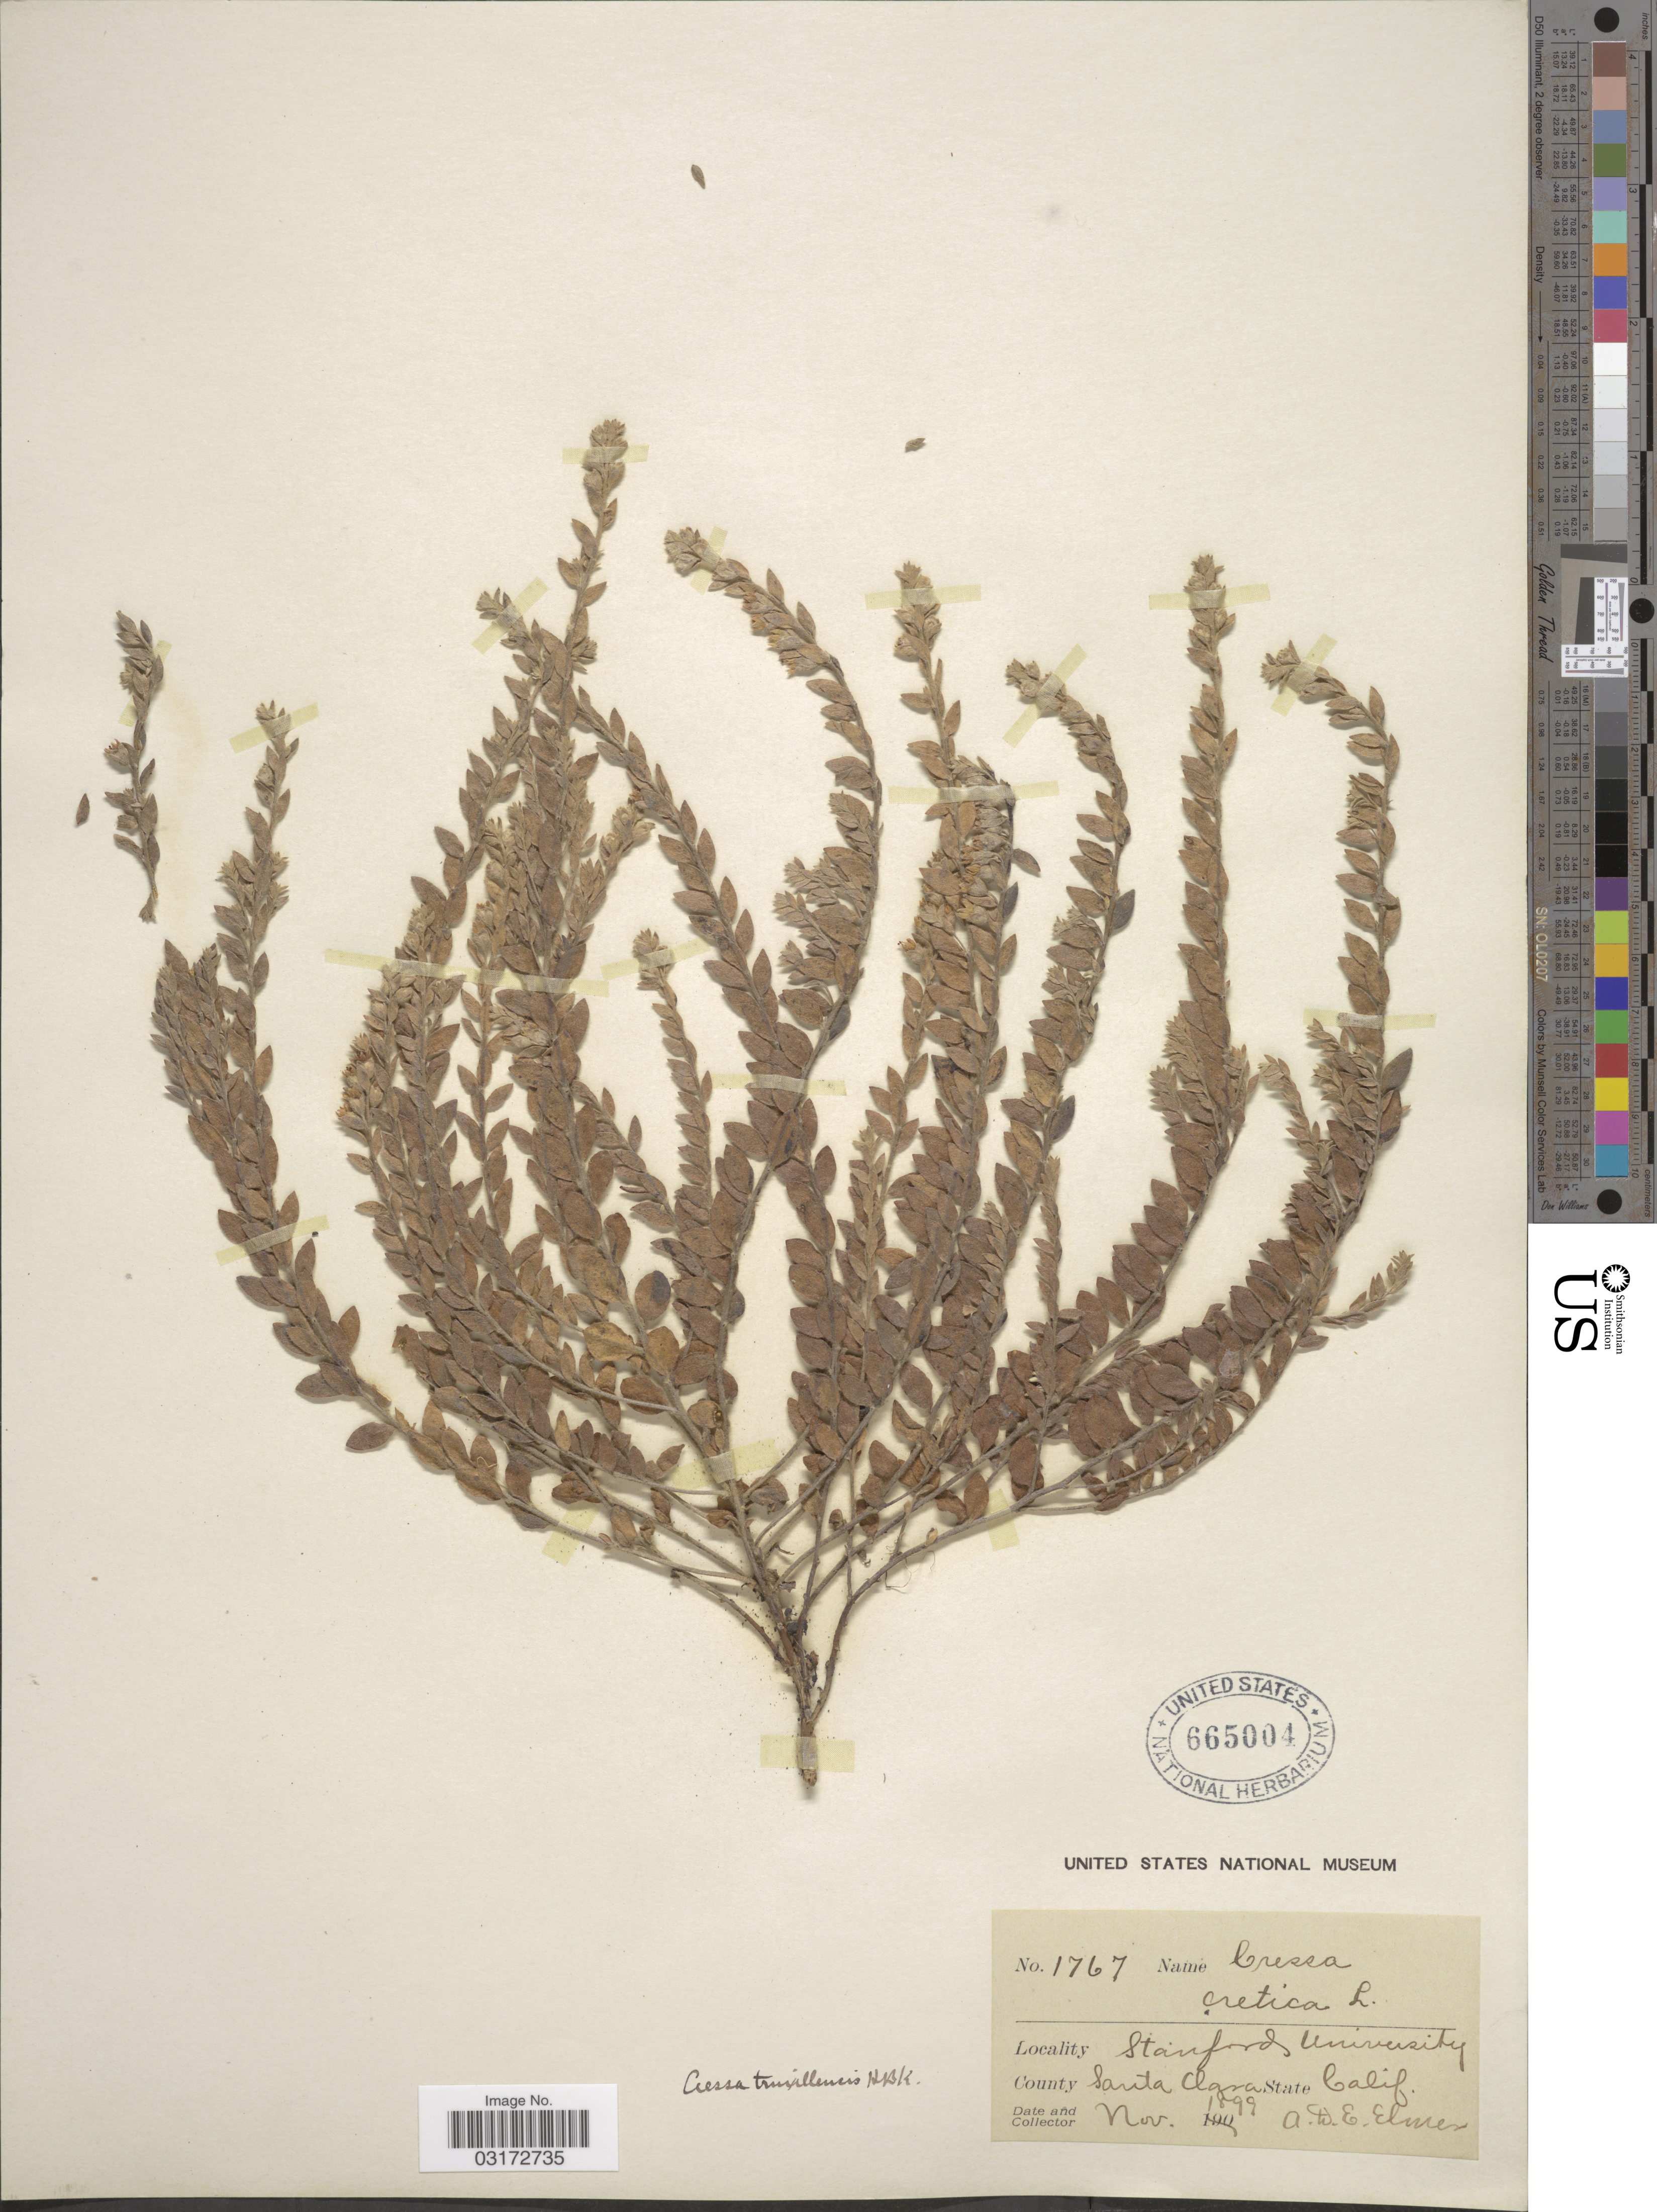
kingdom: Plantae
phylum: Tracheophyta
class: Magnoliopsida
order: Solanales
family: Convolvulaceae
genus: Cressa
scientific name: Cressa truxillensis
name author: Kunth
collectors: A. D. E. Elmer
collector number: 1767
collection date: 1899-11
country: United States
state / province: California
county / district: Santa Clara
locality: Stanford University. County Santa Clara.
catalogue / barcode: US 665004